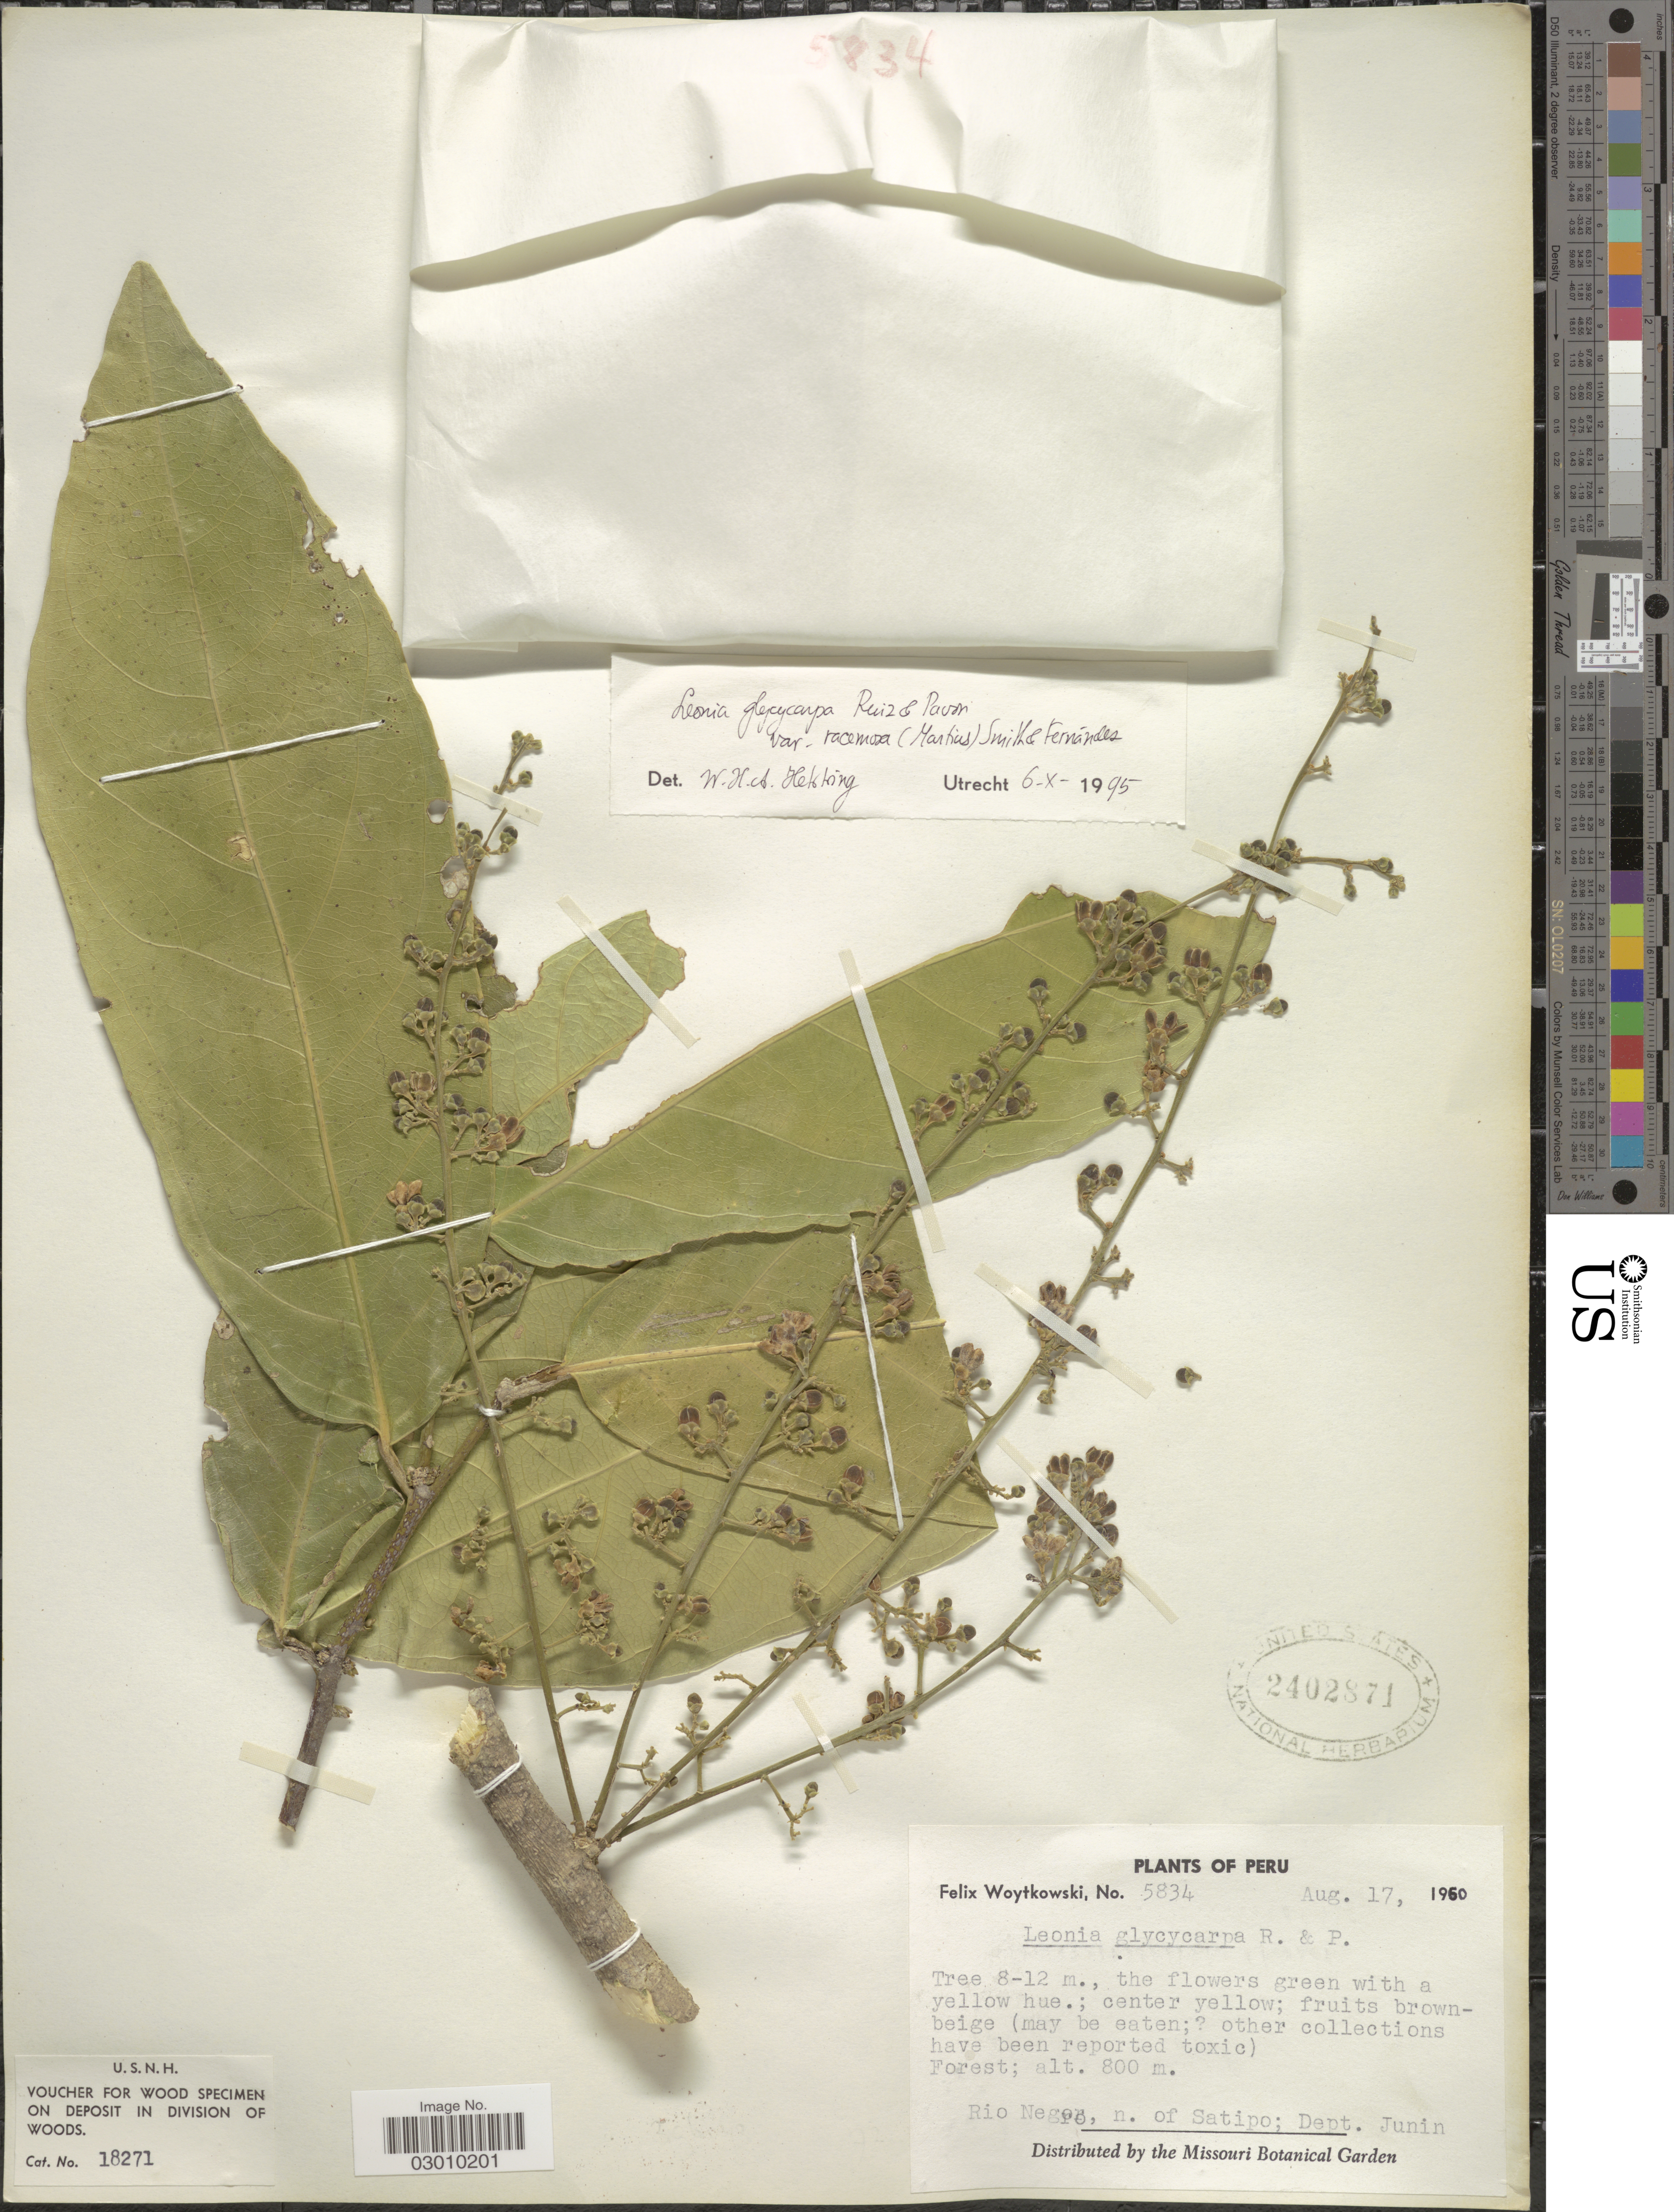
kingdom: Plantae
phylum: Tracheophyta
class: Magnoliopsida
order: Malpighiales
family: Violaceae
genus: Leonia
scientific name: Leonia glycycarpa var. racemosa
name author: (Mart.) L.B. Sm. & A. Fernández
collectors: F. Woytkowski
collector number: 5834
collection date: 1960-08-17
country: Peru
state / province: Junín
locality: Rio Negro, n. of Satipo; Dept. Junin.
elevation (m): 800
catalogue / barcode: US 2402871